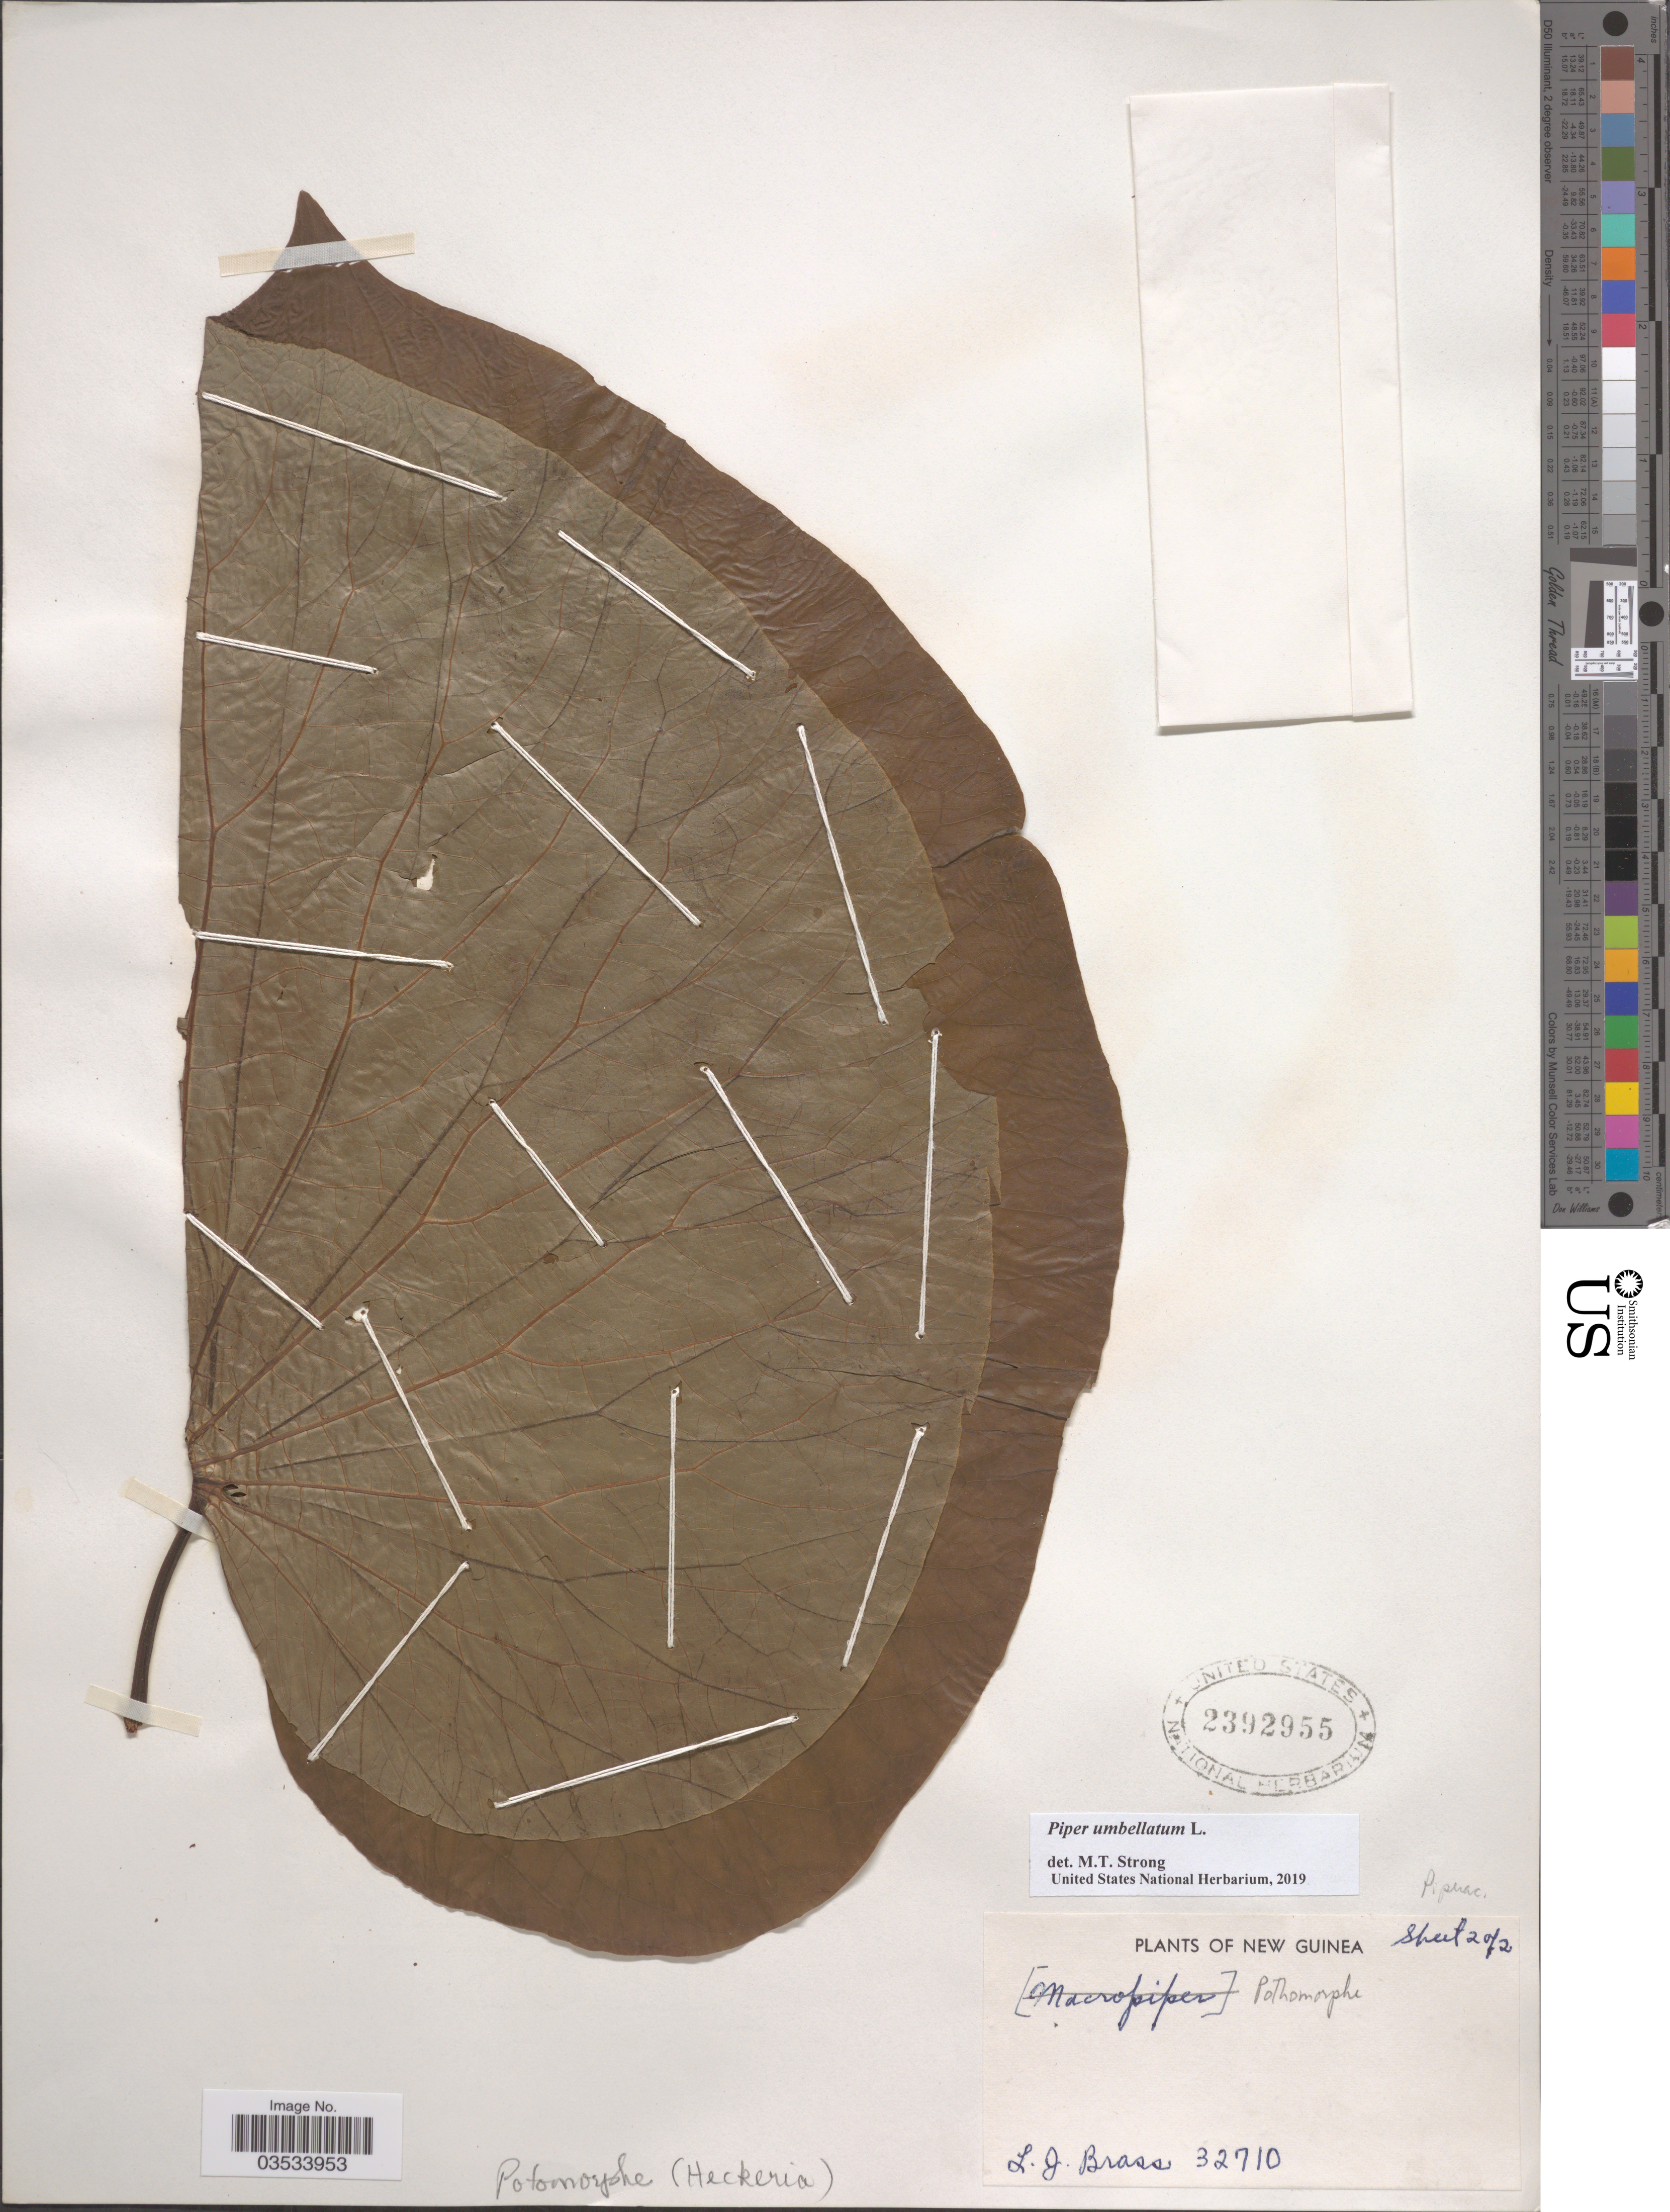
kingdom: Plantae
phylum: Tracheophyta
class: Magnoliopsida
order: Piperales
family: Piperaceae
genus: Piper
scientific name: Piper umbellatum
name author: L.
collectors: L. J. Brass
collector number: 32710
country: Papua New Guinea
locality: New Guinea.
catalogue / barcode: US 2392955